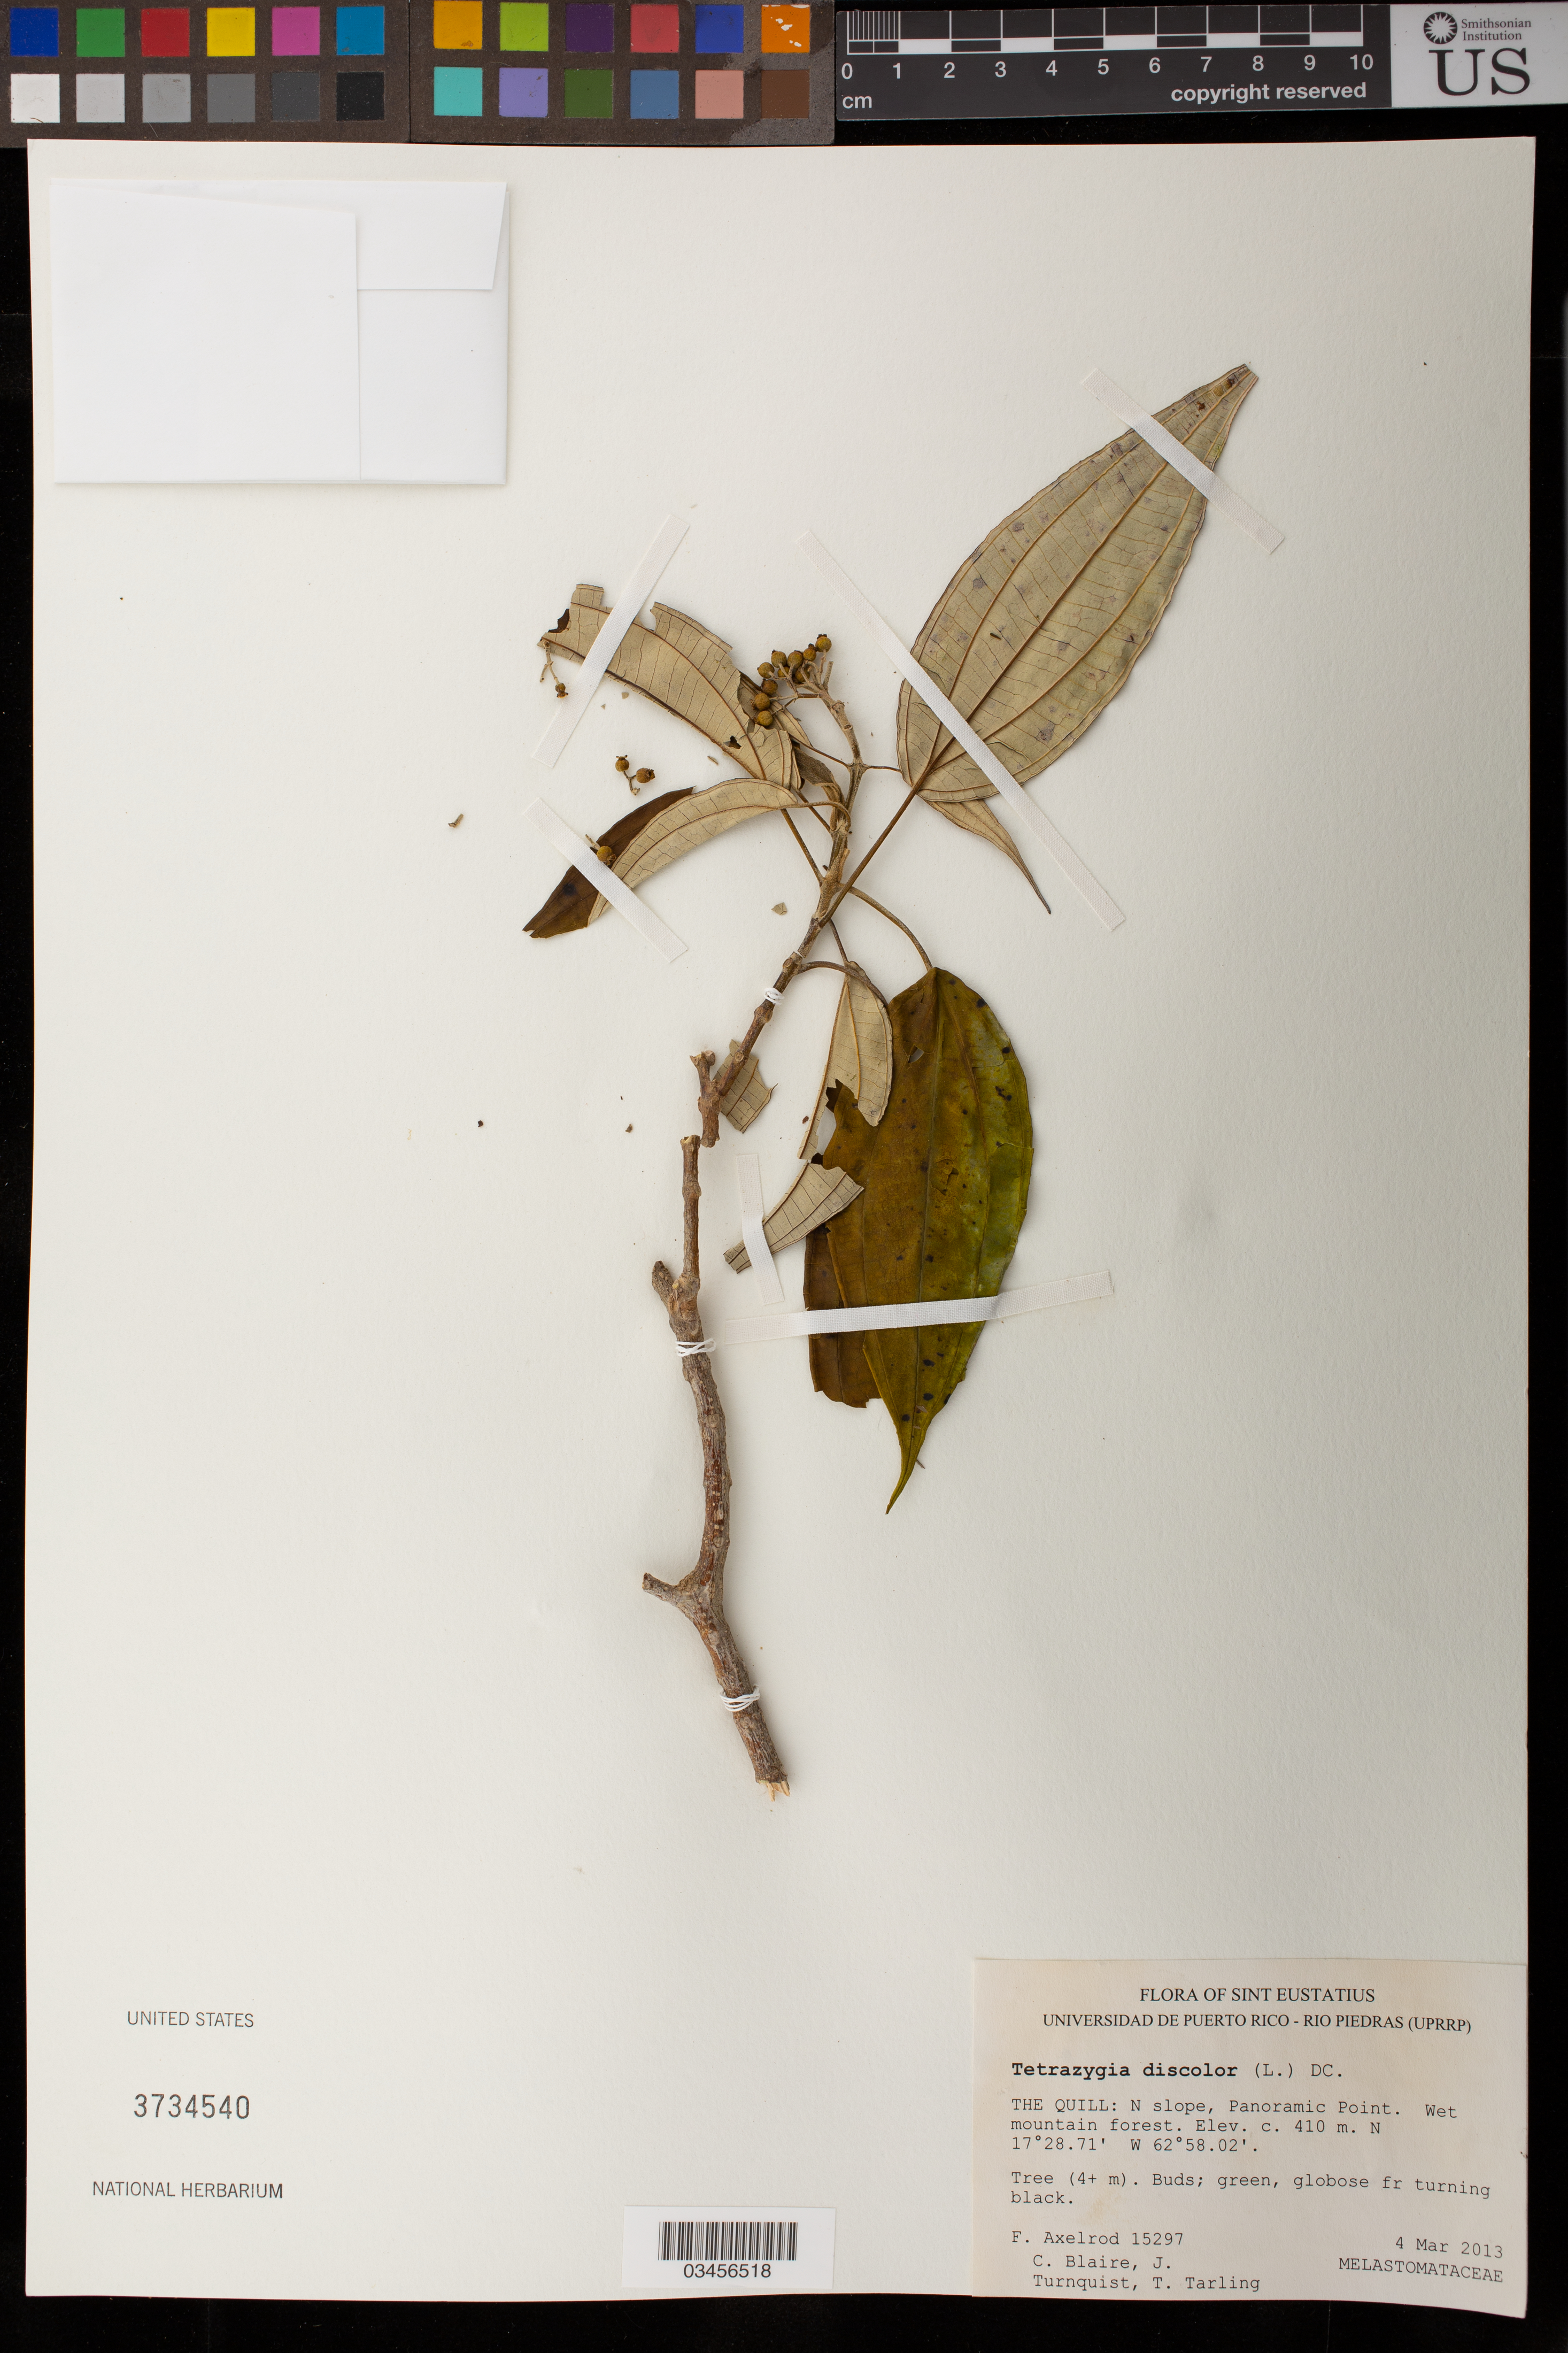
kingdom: Plantae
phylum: Tracheophyta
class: Magnoliopsida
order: Caryophyllales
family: Polygonaceae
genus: Fallopia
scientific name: Fallopia convolvulus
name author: (L.) Á. Löve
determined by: Kim, Sang-Tae; Park, Chong-wook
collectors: T. Amano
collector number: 7368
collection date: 1954-05-25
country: Japan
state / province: Okinawa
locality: Ryukyu; Naturalized. Mawashi-shi Okinawa-shiama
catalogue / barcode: US 2156316